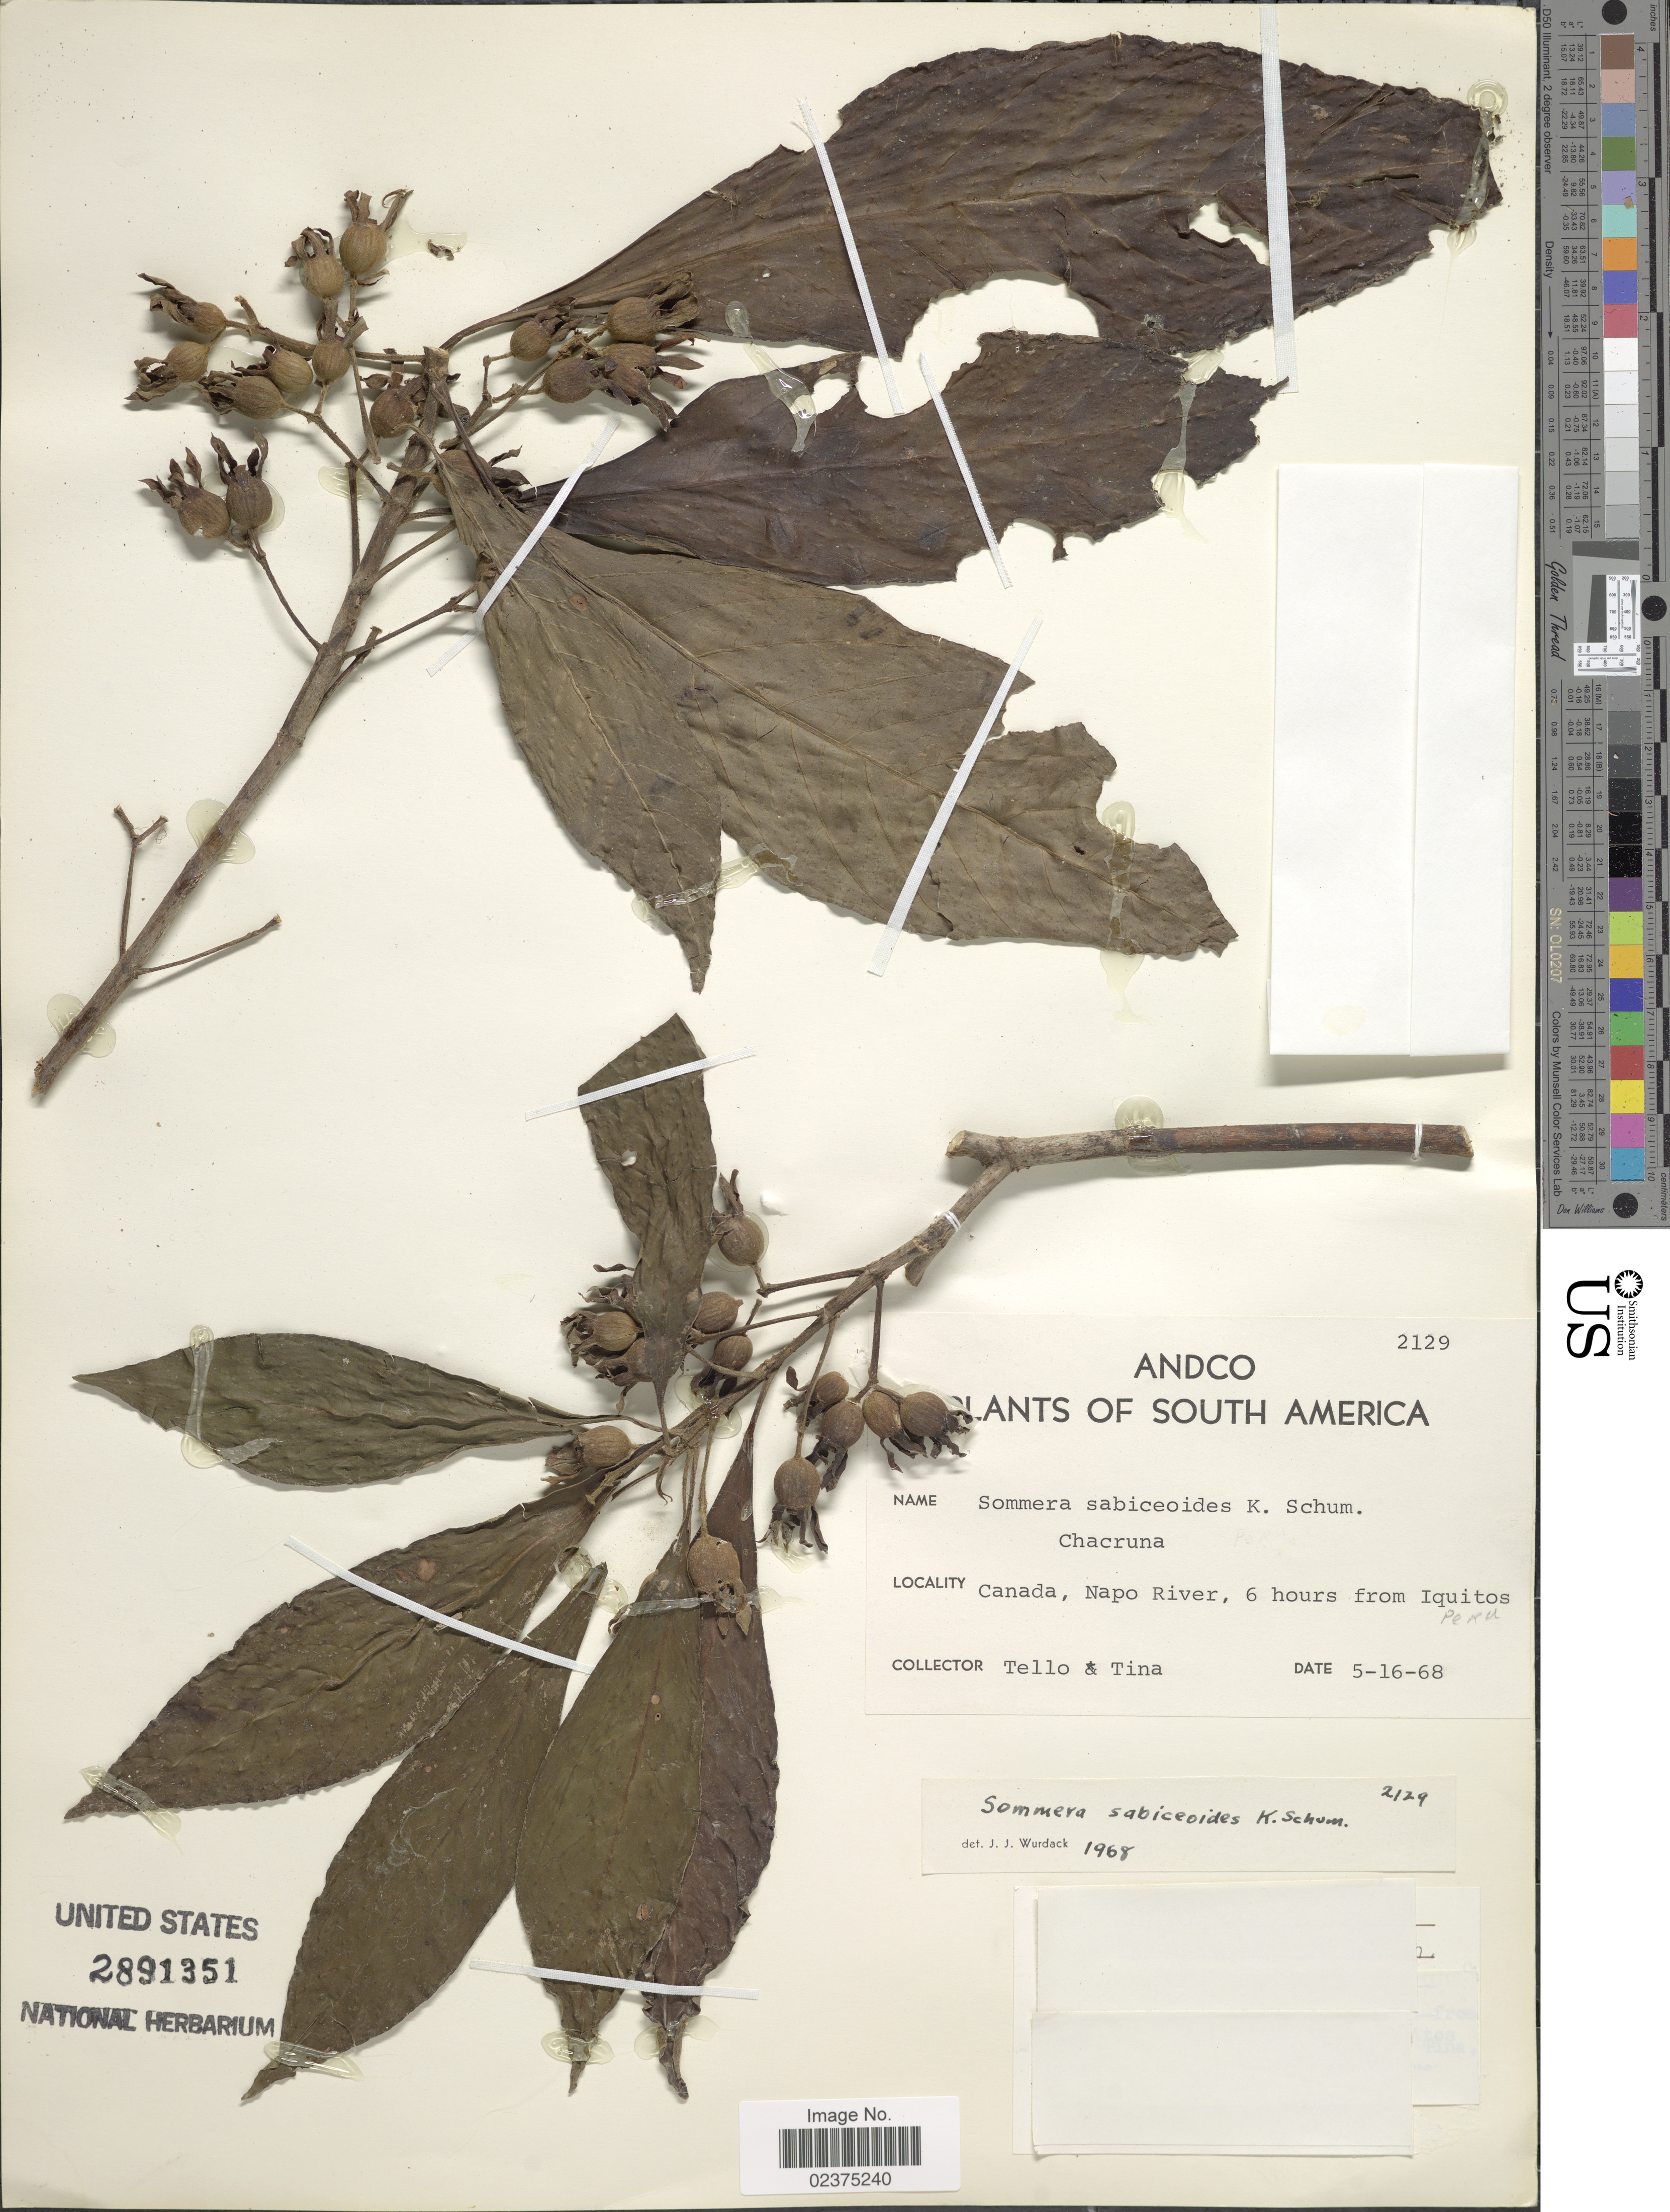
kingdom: Plantae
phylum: Tracheophyta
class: Magnoliopsida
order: Gentianales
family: Rubiaceae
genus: Sommera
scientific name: Sommera sabiceoides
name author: K. Schum.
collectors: -. Tello & -. Tina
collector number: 2129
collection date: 1968-05-16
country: Peru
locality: Canada, Napo River, 6 hours from Iquitos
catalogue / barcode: US 2891351